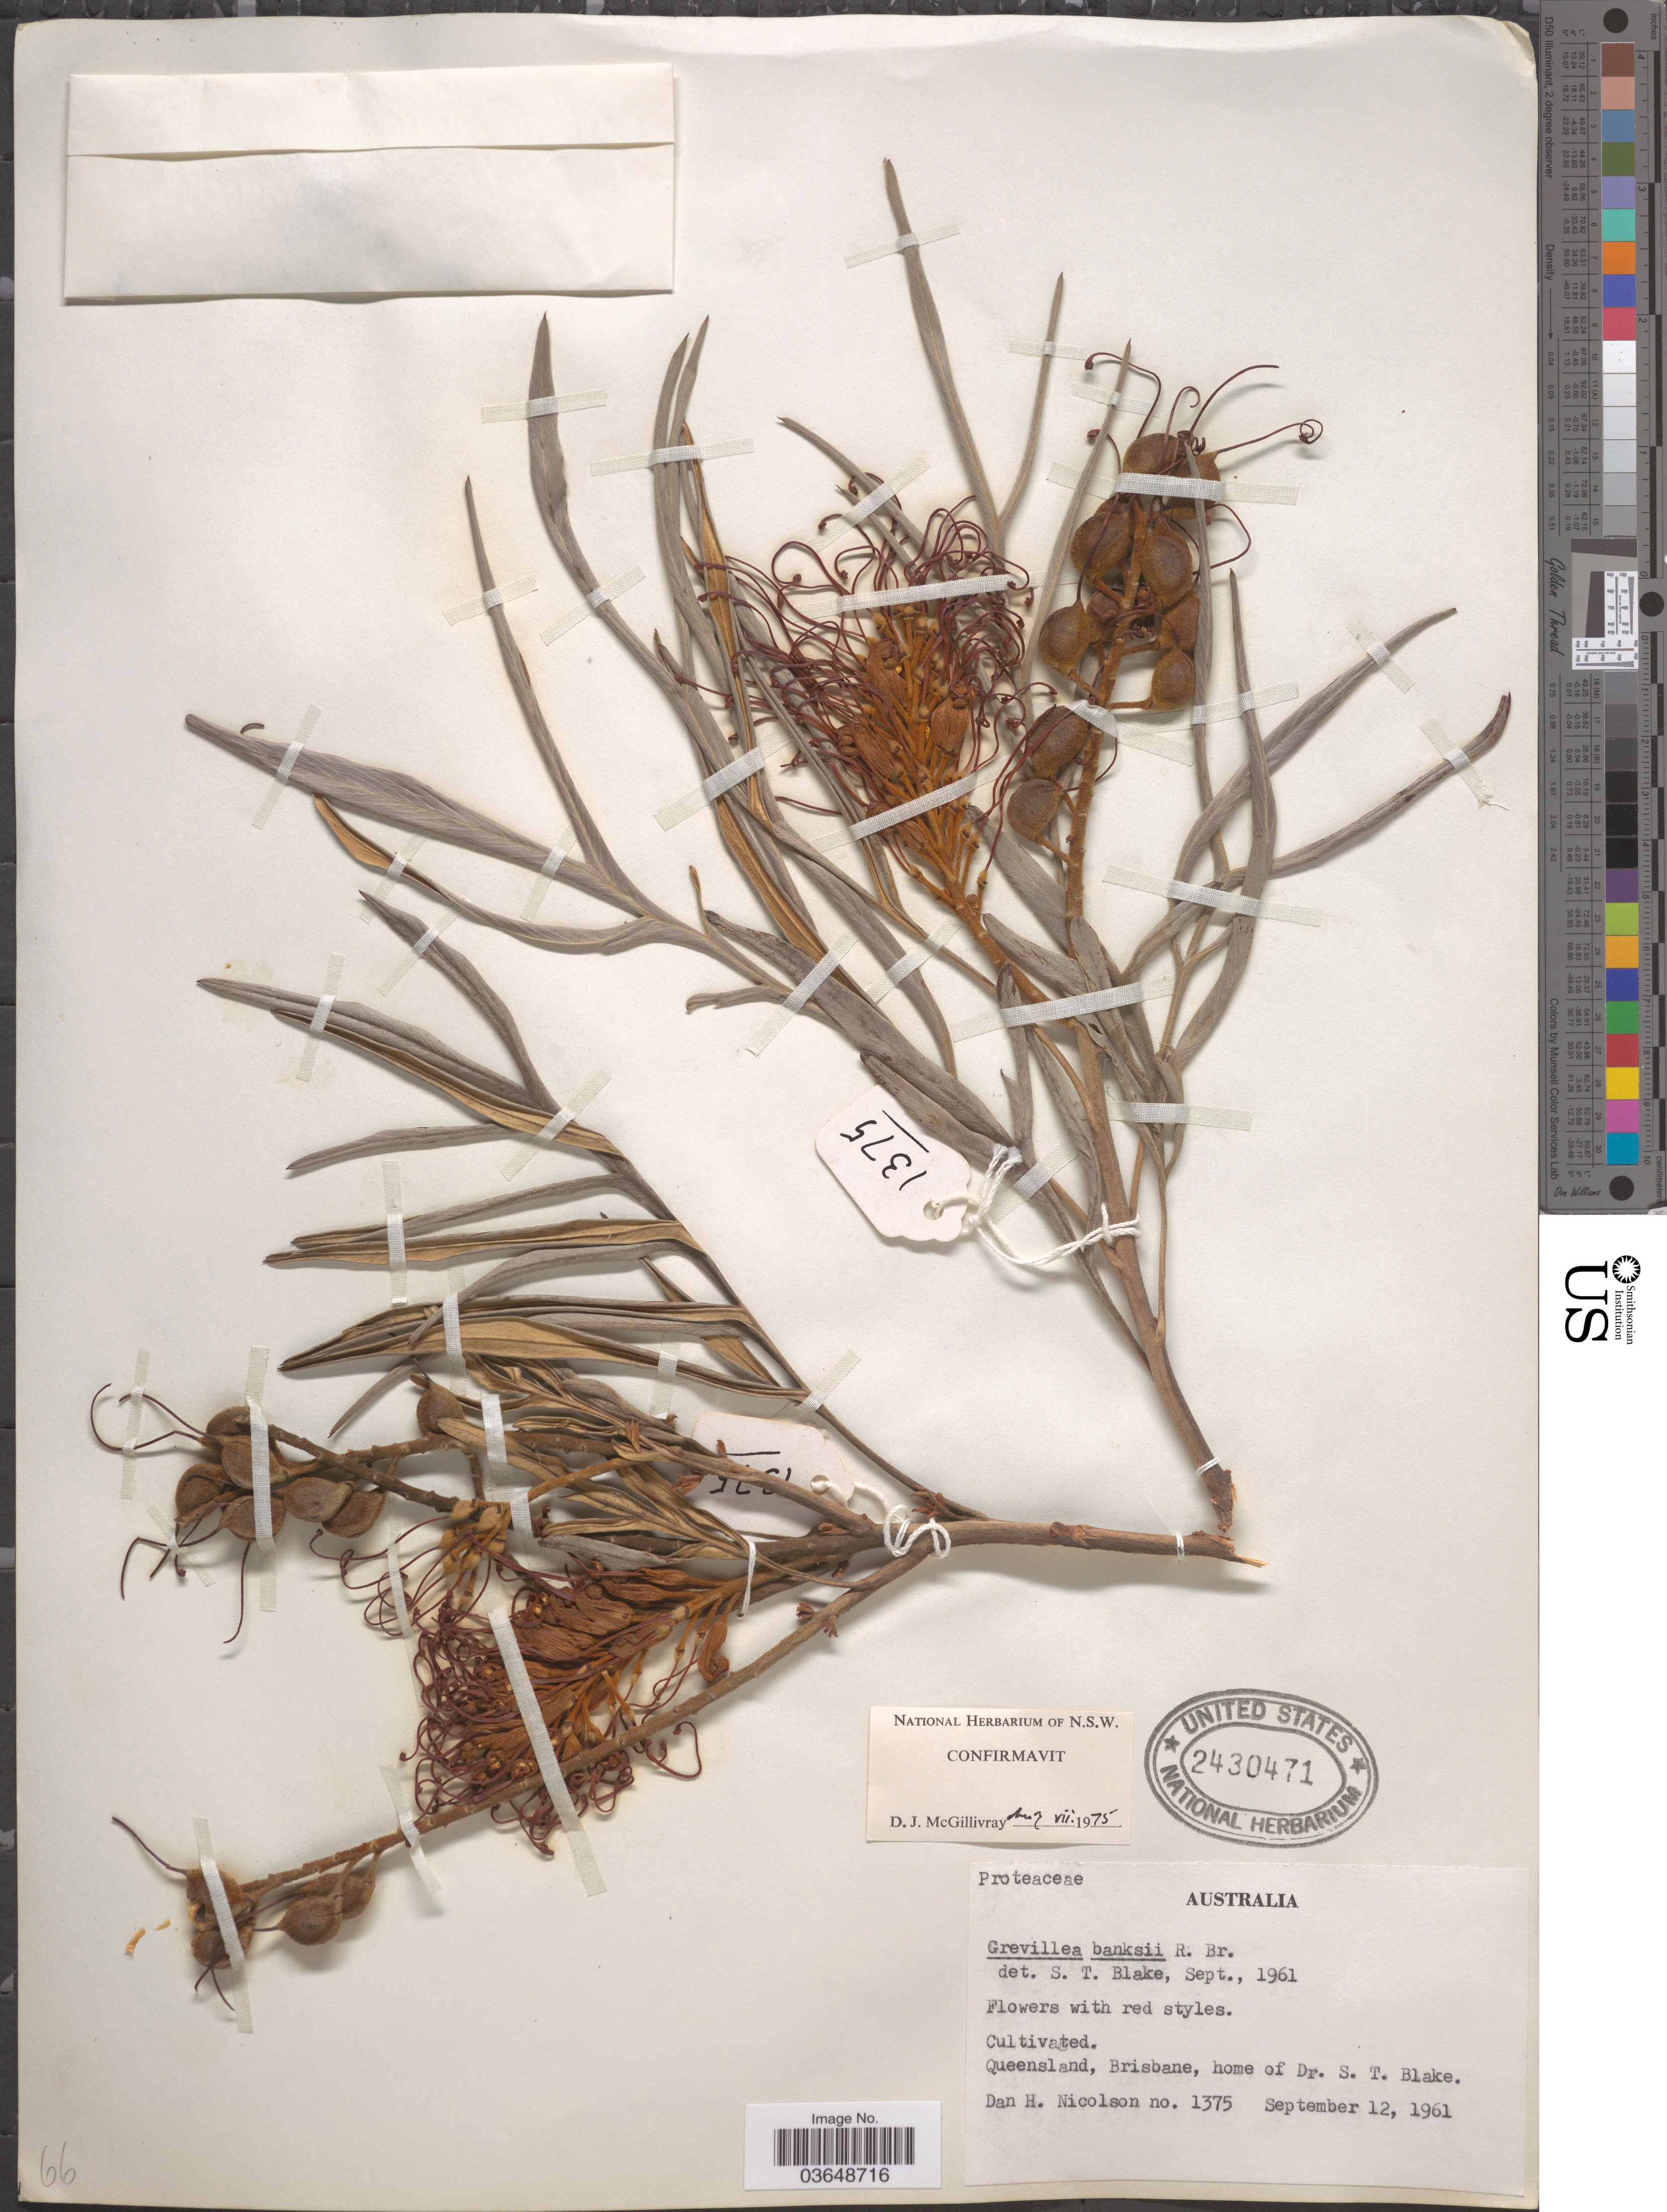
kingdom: Plantae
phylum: Tracheophyta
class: Magnoliopsida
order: Proteales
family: Proteaceae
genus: Grevillea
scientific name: Grevillea banksii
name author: R. Br.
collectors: D. H. Nicolson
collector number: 1375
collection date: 1961-09-12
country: Australia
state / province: Queensland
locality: Brisbane, home of Dr. S. T. Blake.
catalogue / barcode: US 2430471